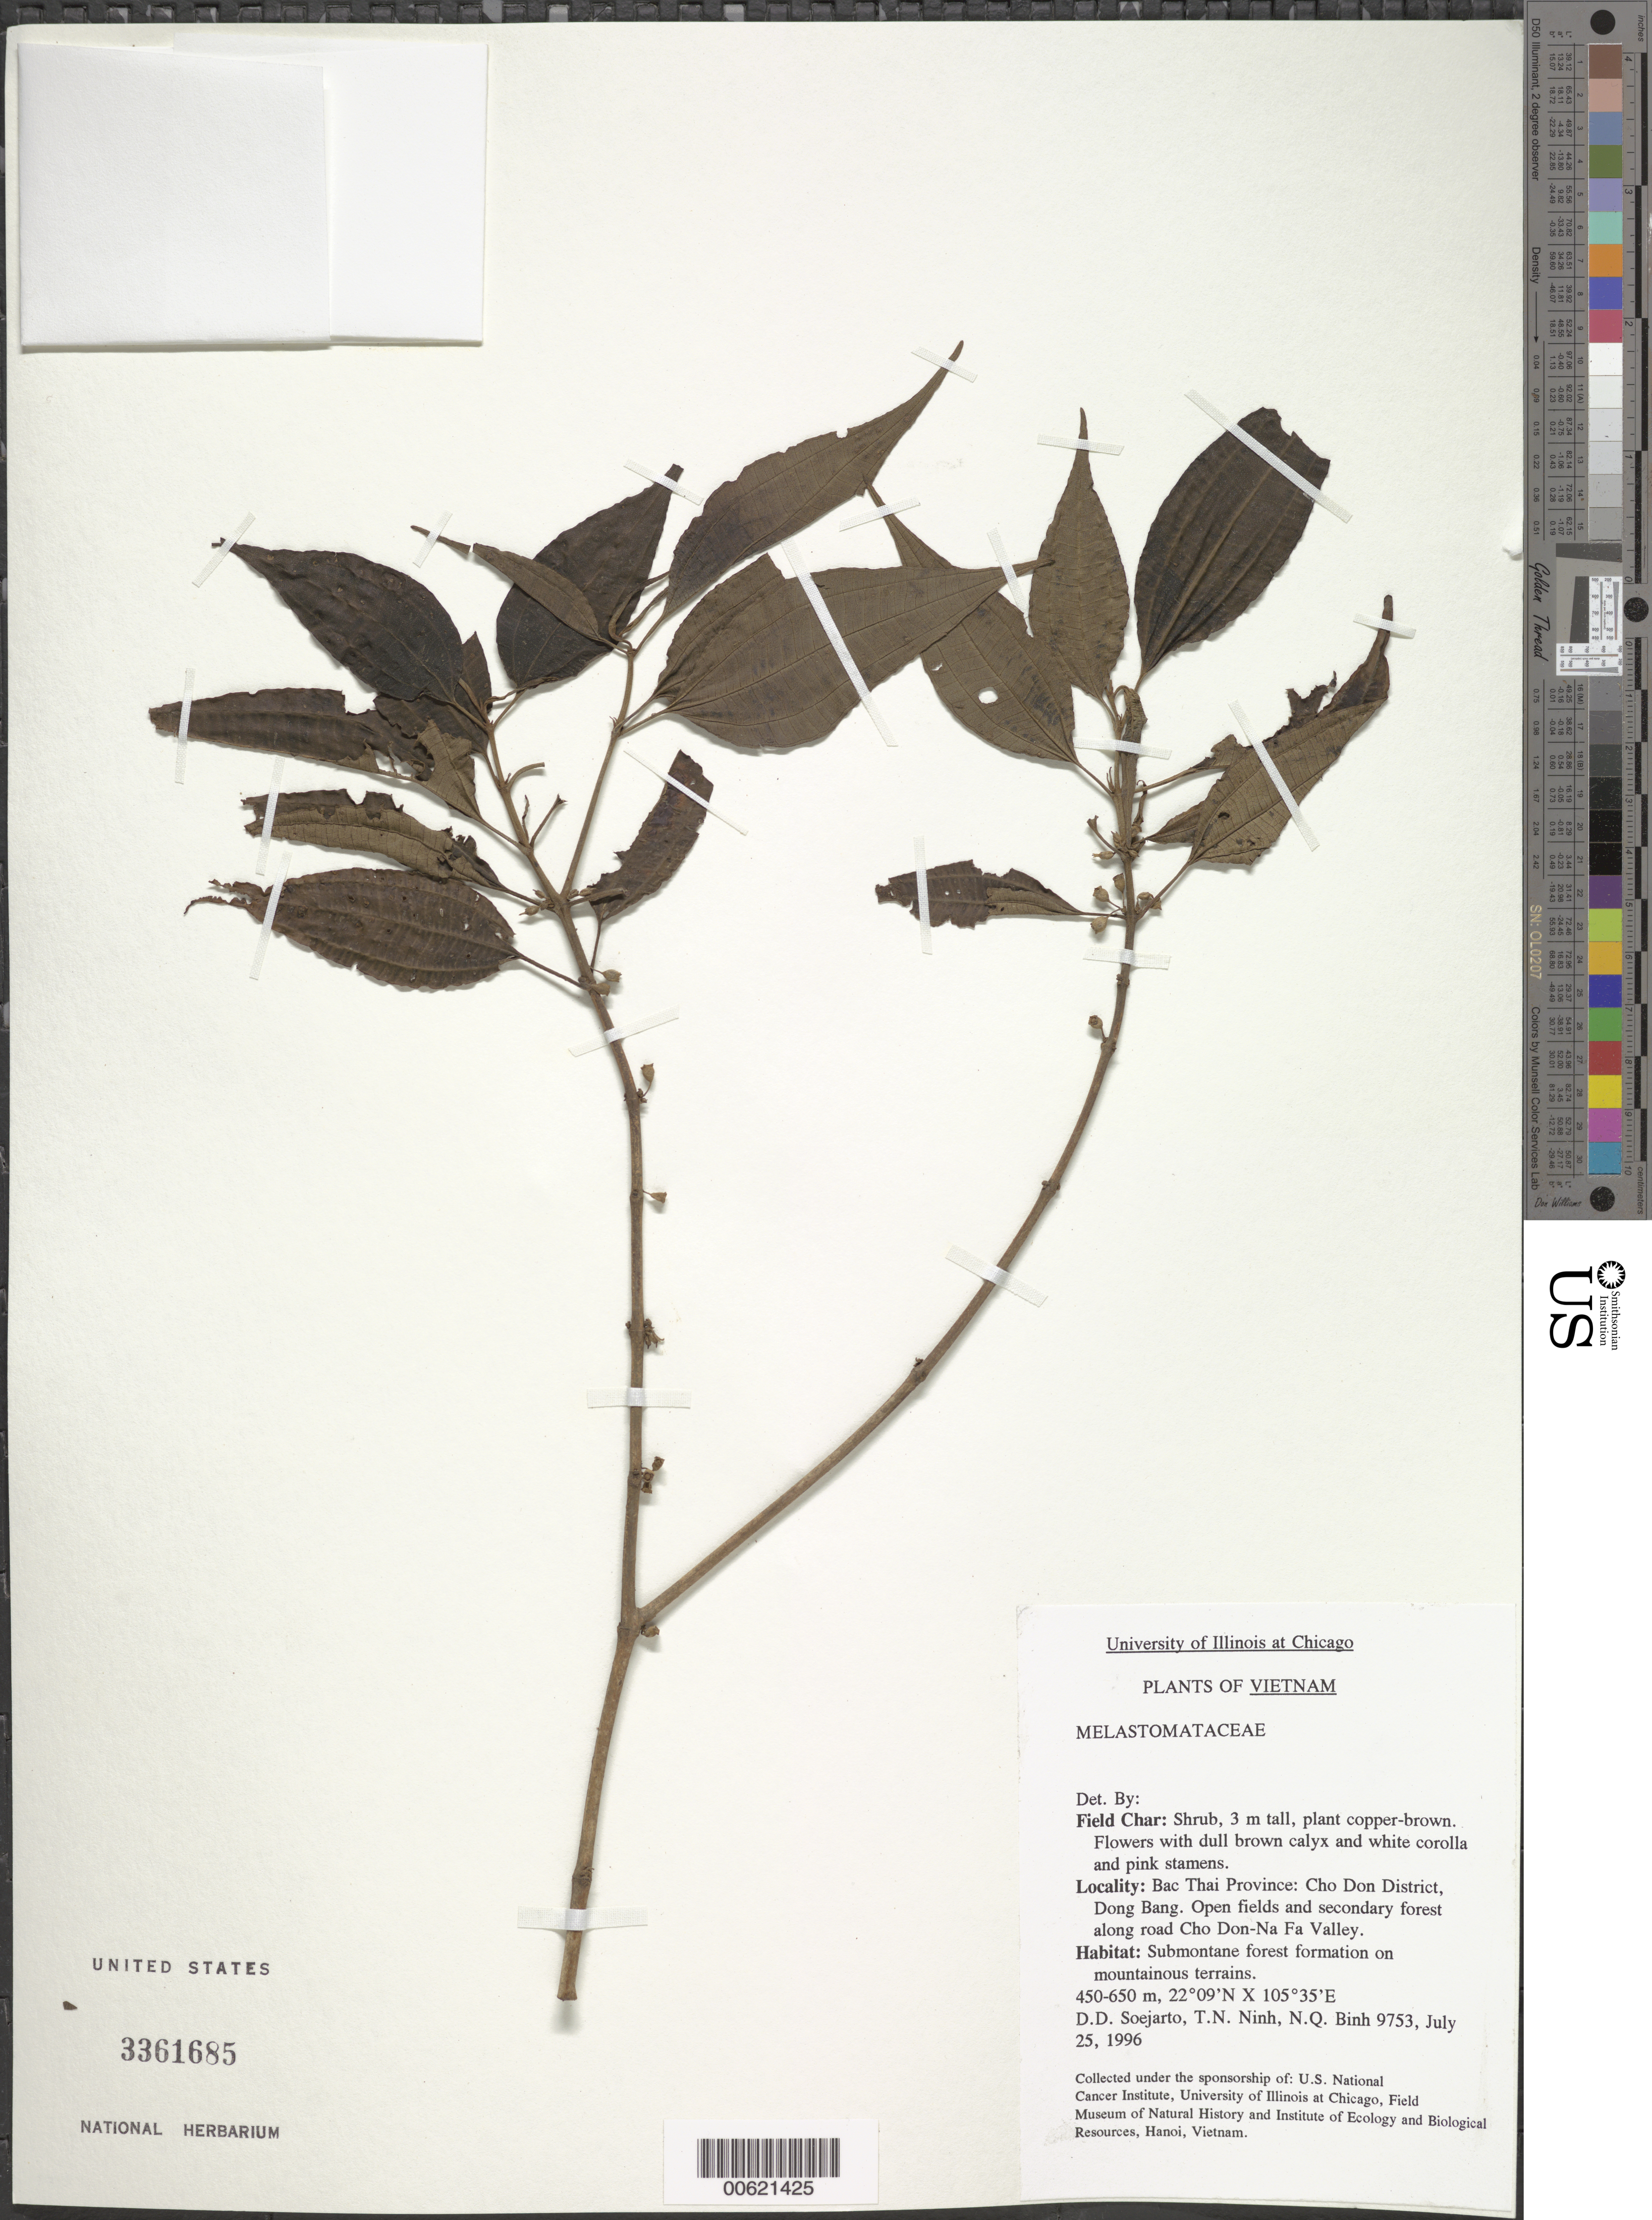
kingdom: Plantae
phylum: Tracheophyta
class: Magnoliopsida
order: Myrtales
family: Melastomataceae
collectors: T. N. Ninh & N. Binh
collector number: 9753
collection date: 1996-07-25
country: Vietnam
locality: Bac Thai Province: Cho Don District, Dong Bang. Along road Cho Don-Na Fa Valley.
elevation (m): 450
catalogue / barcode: US 3361685